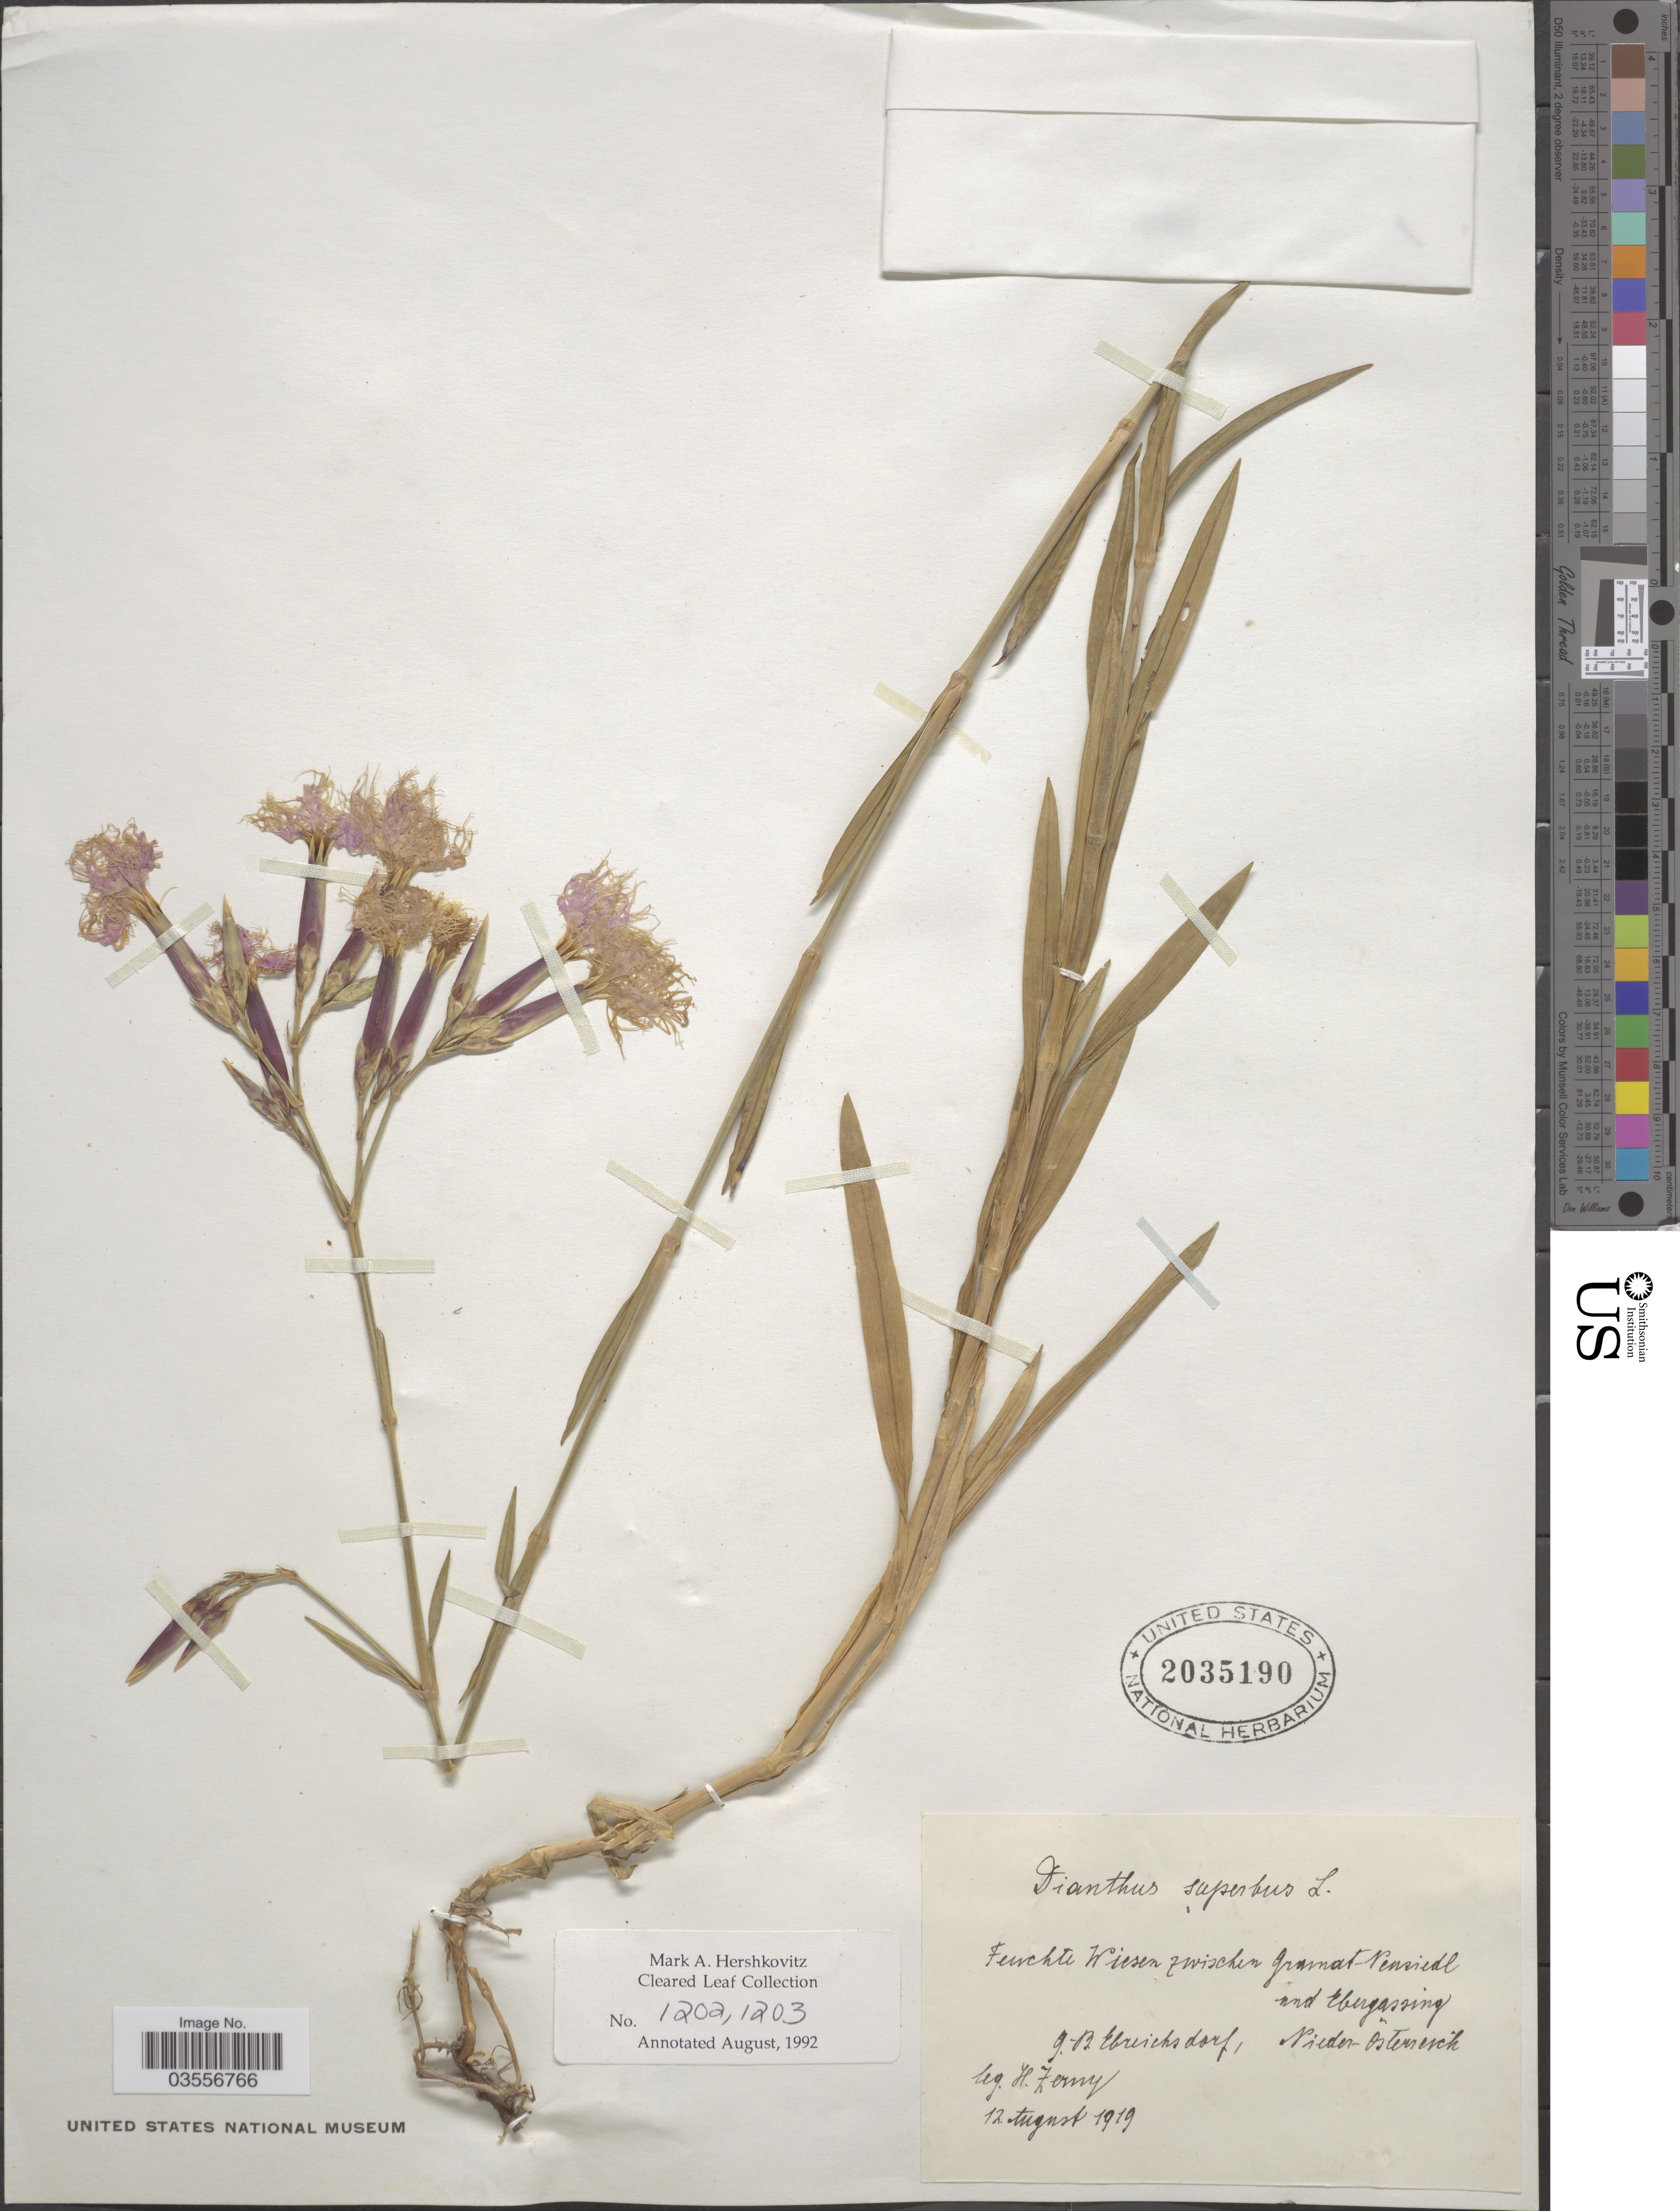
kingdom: Plantae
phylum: Tracheophyta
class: Magnoliopsida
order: Caryophyllales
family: Caryophyllaceae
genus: Dianthus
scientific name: Dianthus superbus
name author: L.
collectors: H. Zerny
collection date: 1919-08-12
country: Austria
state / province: Niederosterreich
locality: Feuchte Wiesen zwischen Gramat-Vensiedl und Ebergassing. G.-B. Ebreichsdorf.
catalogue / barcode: US 2035190